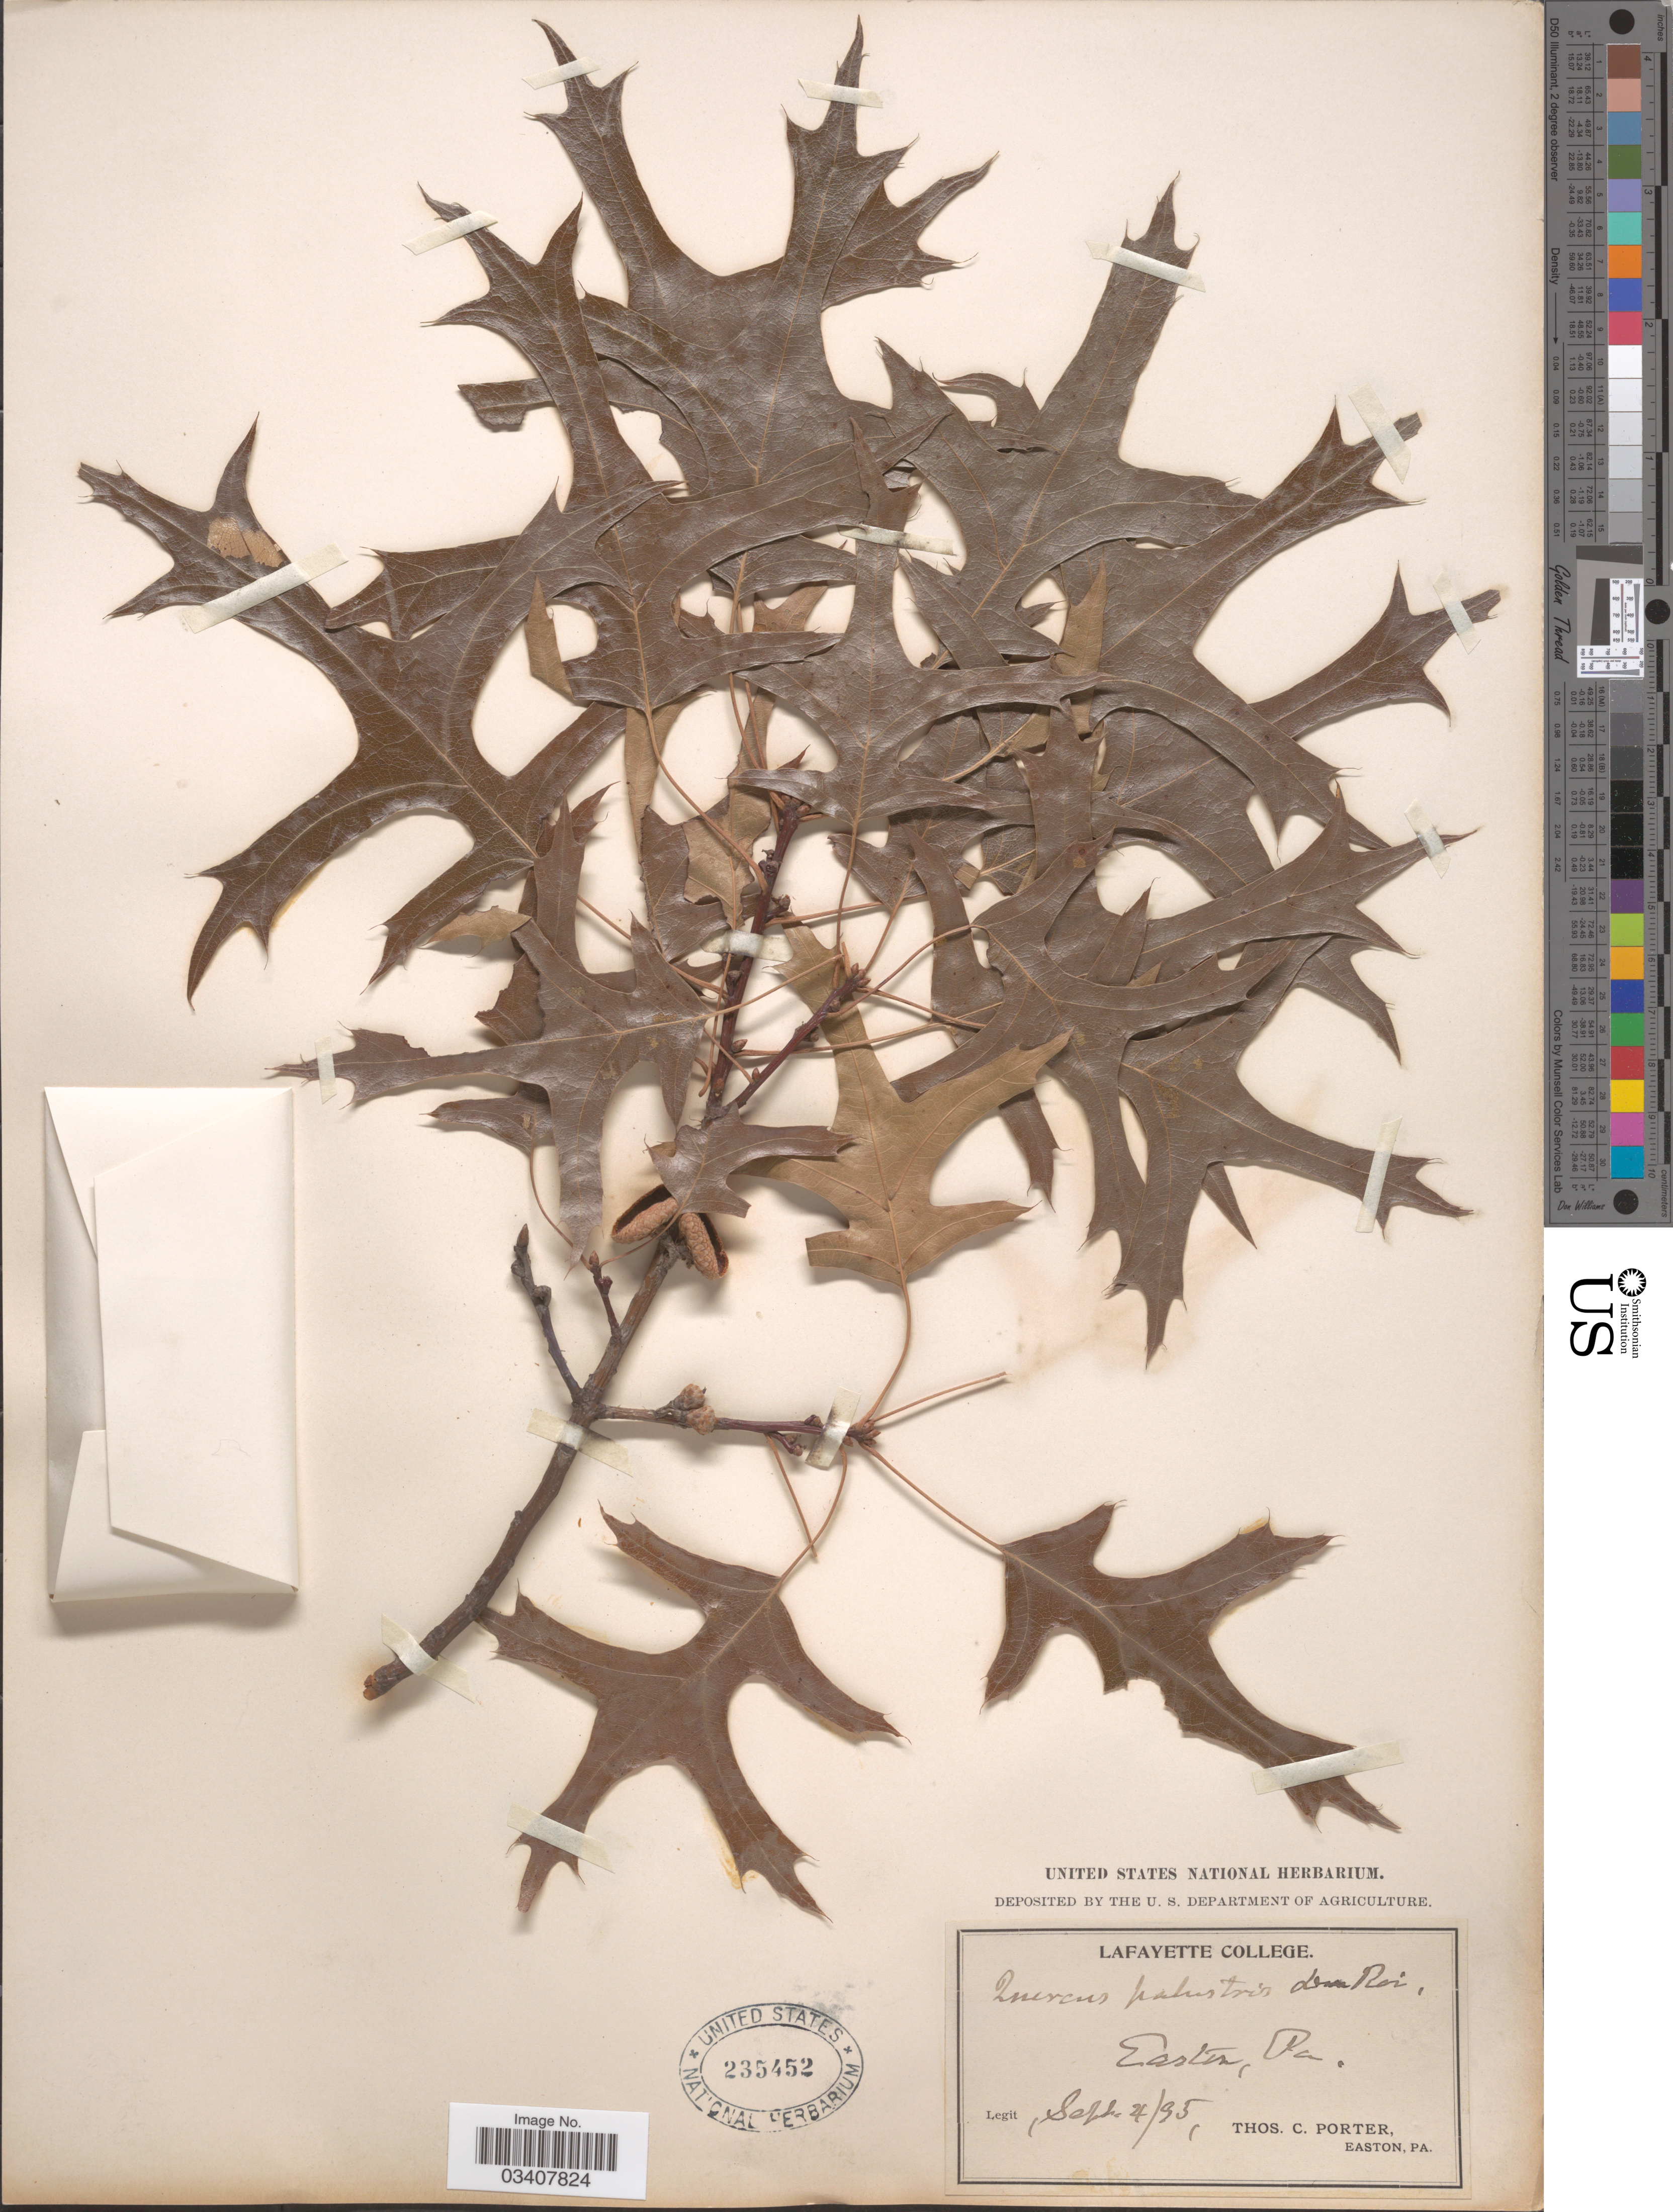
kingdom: Plantae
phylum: Tracheophyta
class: Magnoliopsida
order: Fagales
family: Fagaceae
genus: Quercus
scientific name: Quercus palustris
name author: Münchh.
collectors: T. Porter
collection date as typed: Transcribed d/m/y: 4/9/95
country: United States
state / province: Pennsylvania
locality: Easton.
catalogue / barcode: US 235452